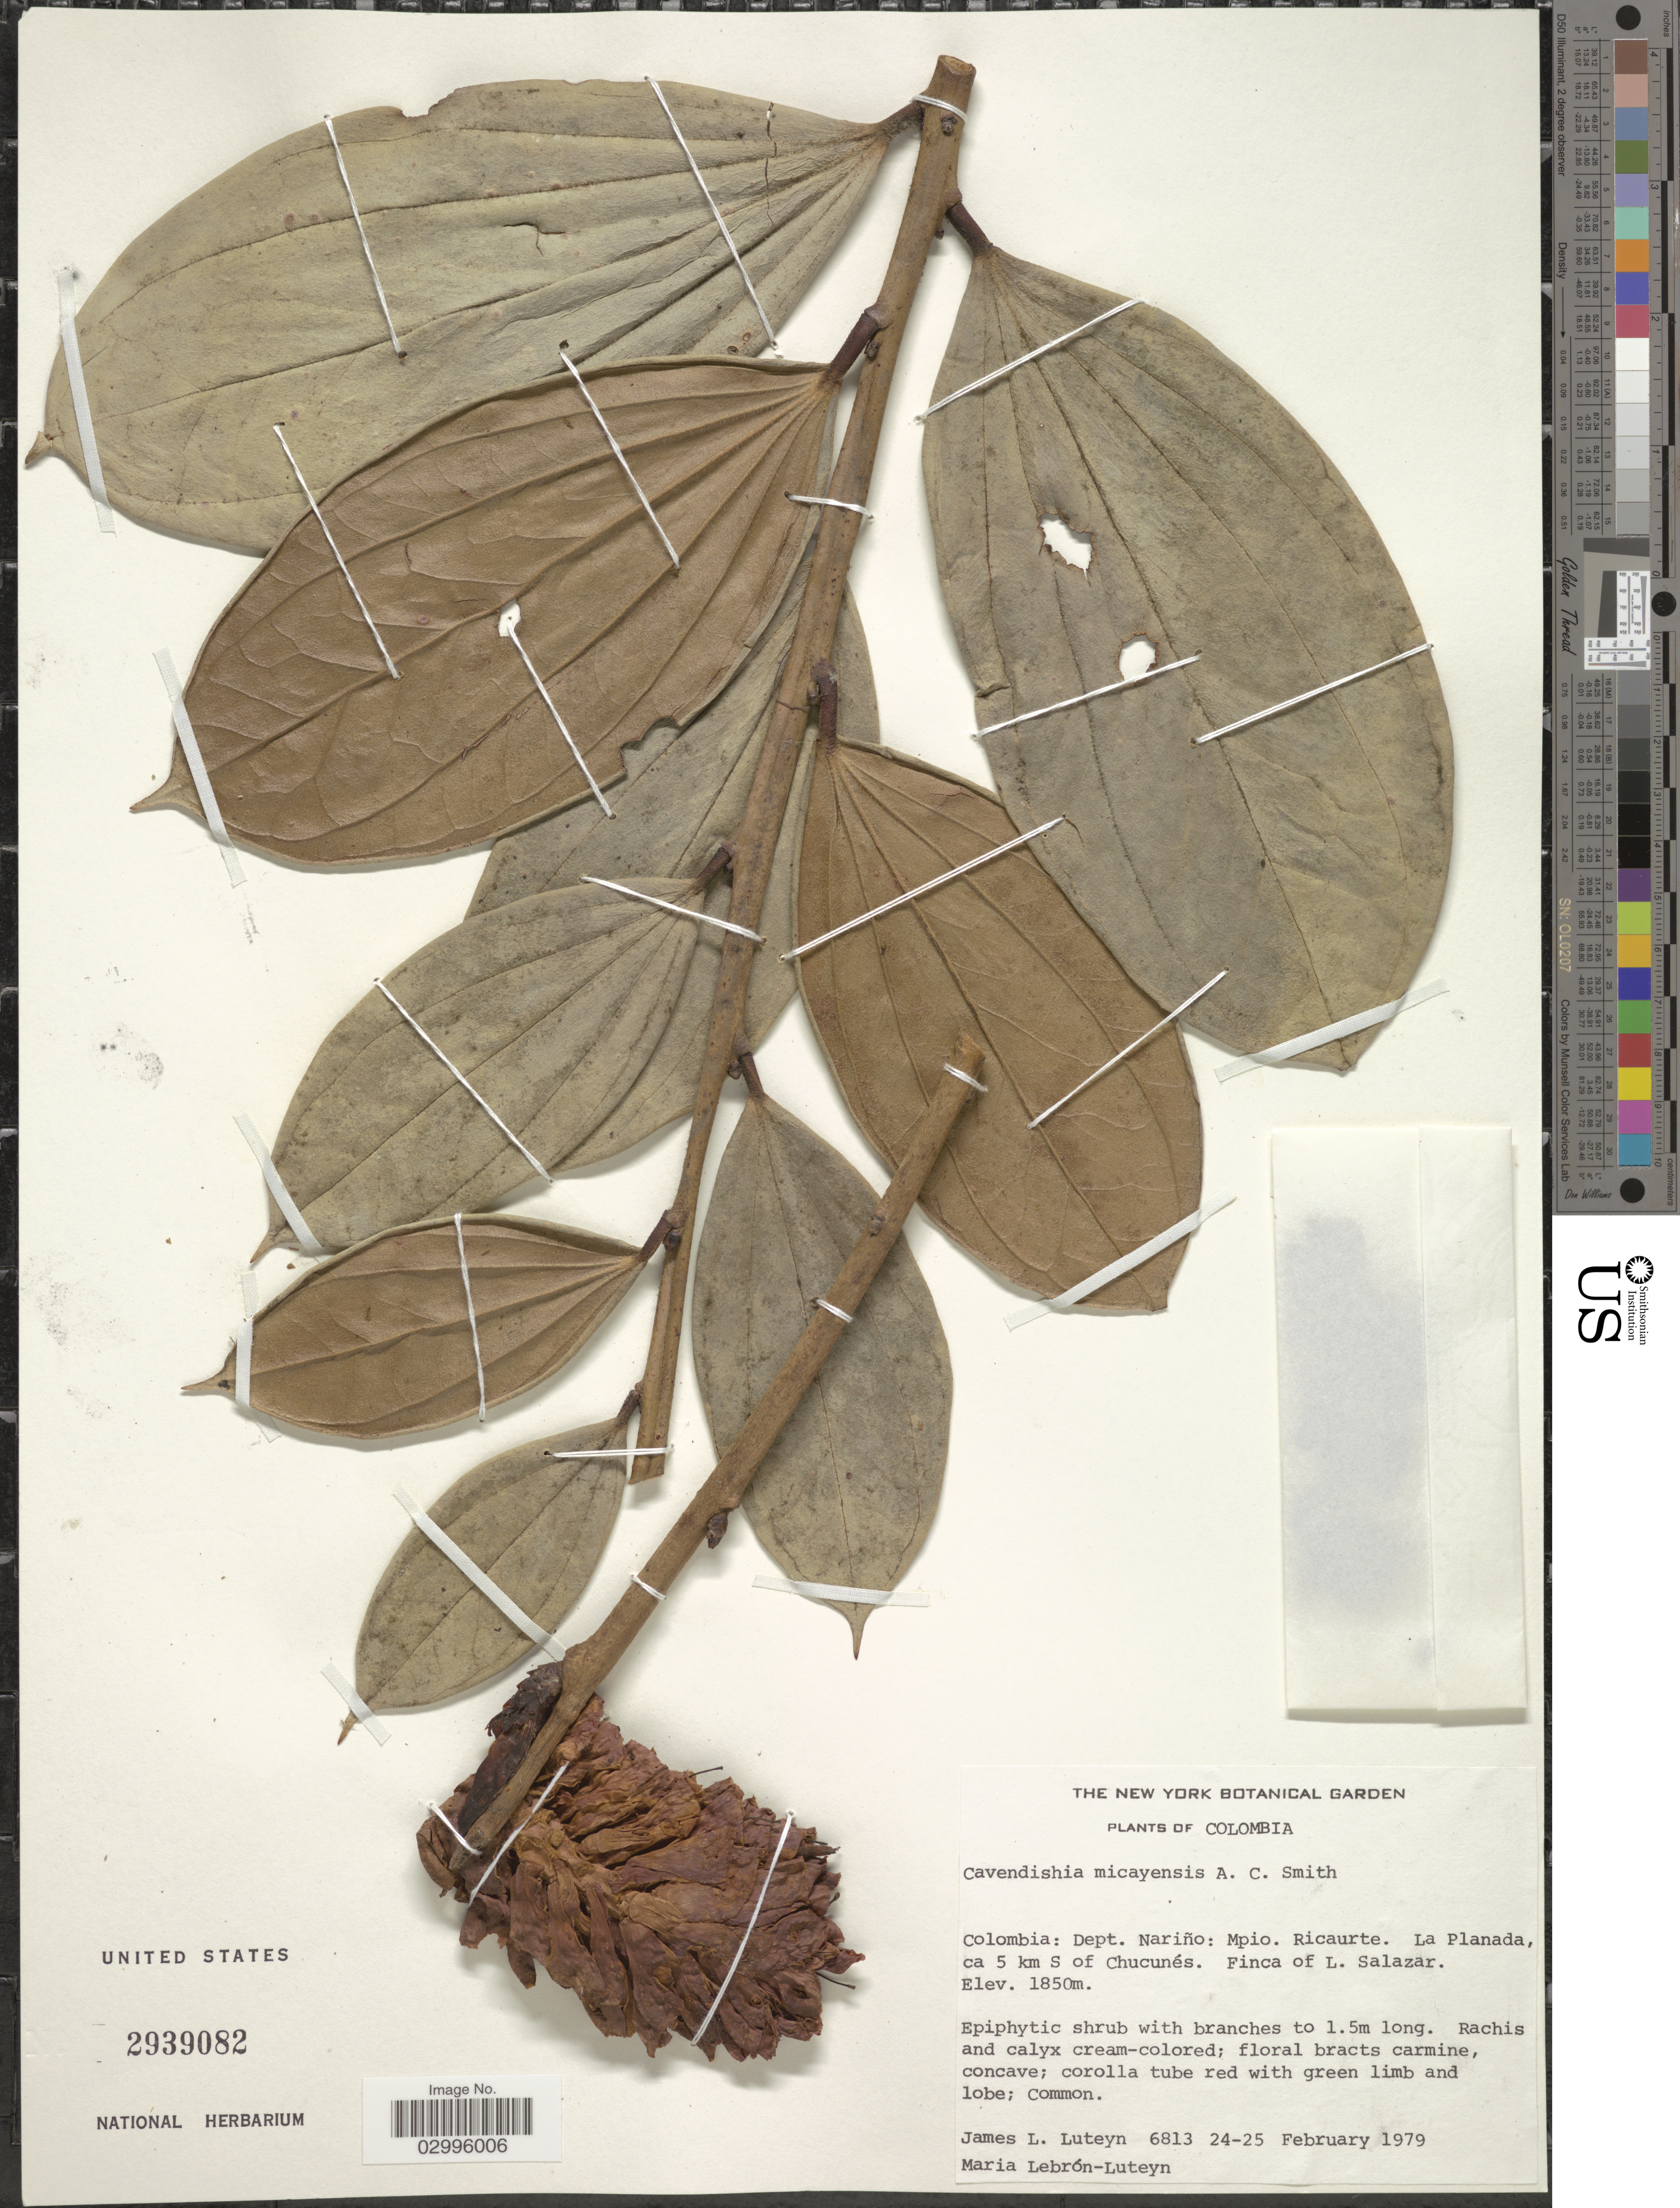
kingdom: Plantae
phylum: Tracheophyta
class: Magnoliopsida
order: Ericales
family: Ericaceae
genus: Cavendishia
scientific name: Cavendishia micayensis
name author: A.C. Sm.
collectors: J. Luteyn & M. L. Lebrón-Luteyn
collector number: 6813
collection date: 1979-02-24/1979-02-25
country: Colombia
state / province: Nariño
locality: Dept. Nariño: Mpio. Ricaurte. La Planada, ca 5 km S of Chucunés. Finca of L. Salazar.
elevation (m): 1850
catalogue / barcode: US 2939082